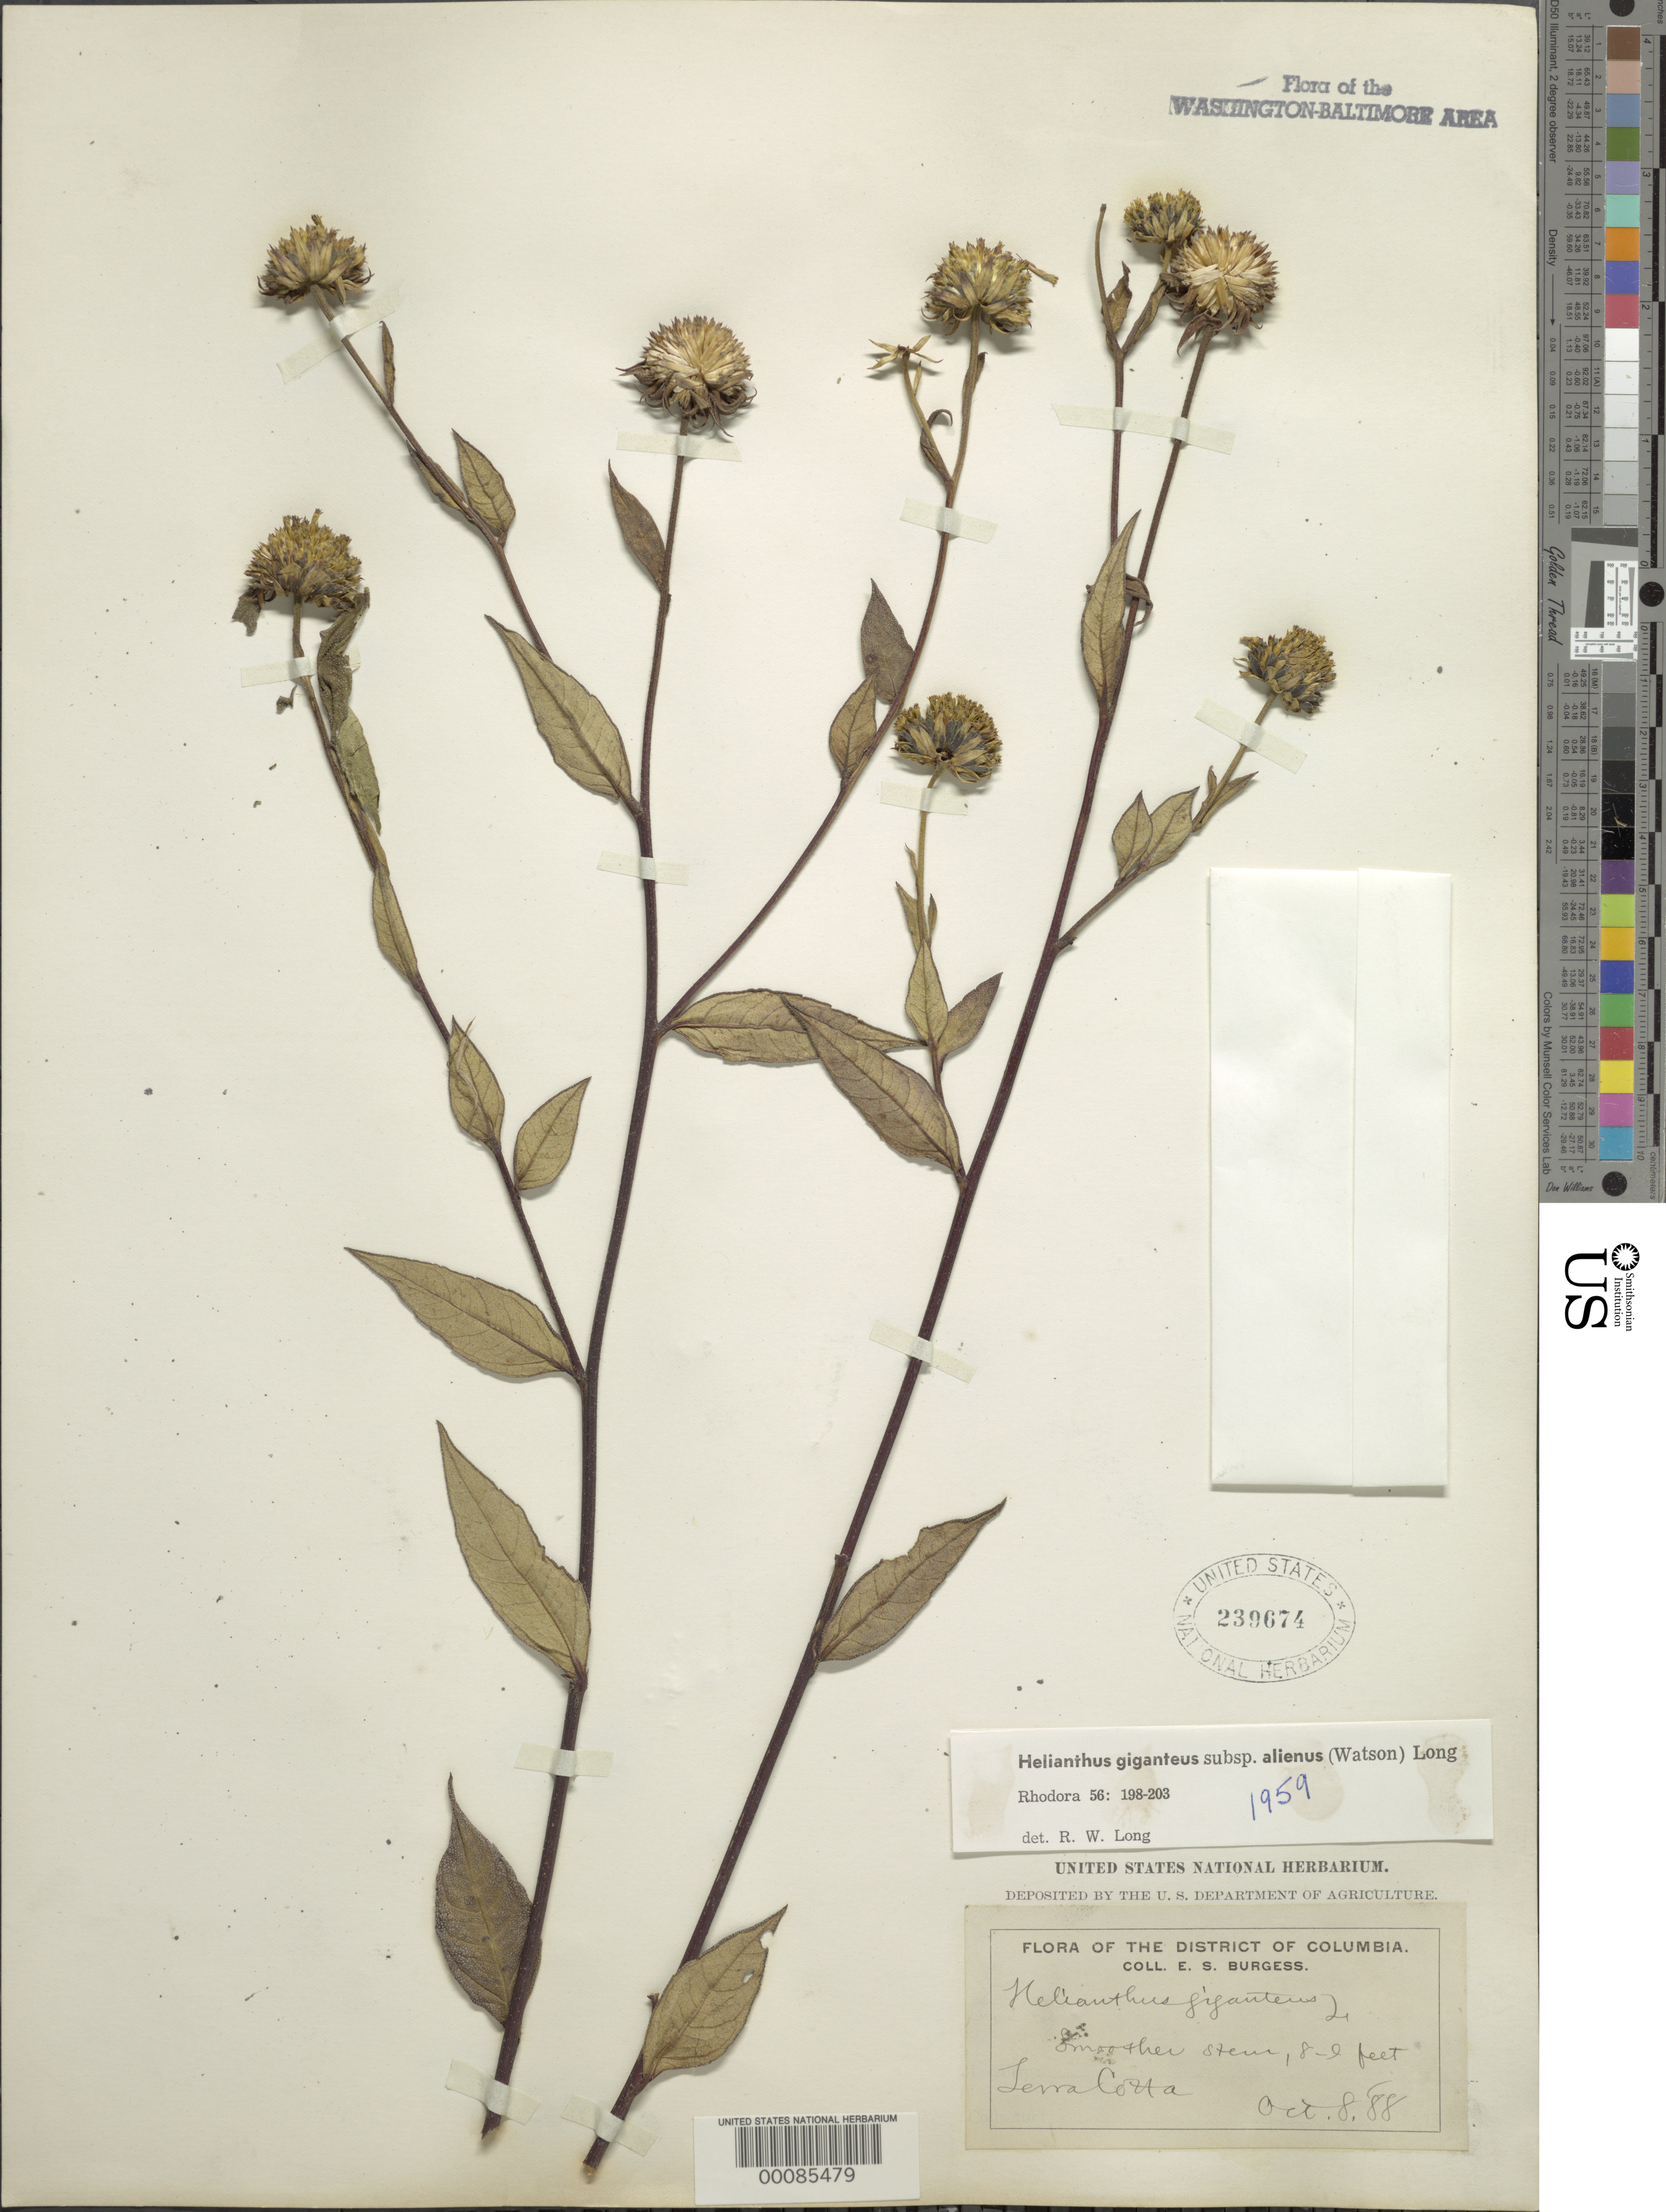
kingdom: Plantae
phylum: Tracheophyta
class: Magnoliopsida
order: Asterales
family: Asteraceae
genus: Helianthus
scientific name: Helianthus giganteus subsp. alienus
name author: (E. Watson) R.W. Long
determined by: Long, R. W.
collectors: E. Burgess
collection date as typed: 08 Oct 1888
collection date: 1888-10-08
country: United States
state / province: District of Columbia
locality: Terra Cotta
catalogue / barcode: US 239674